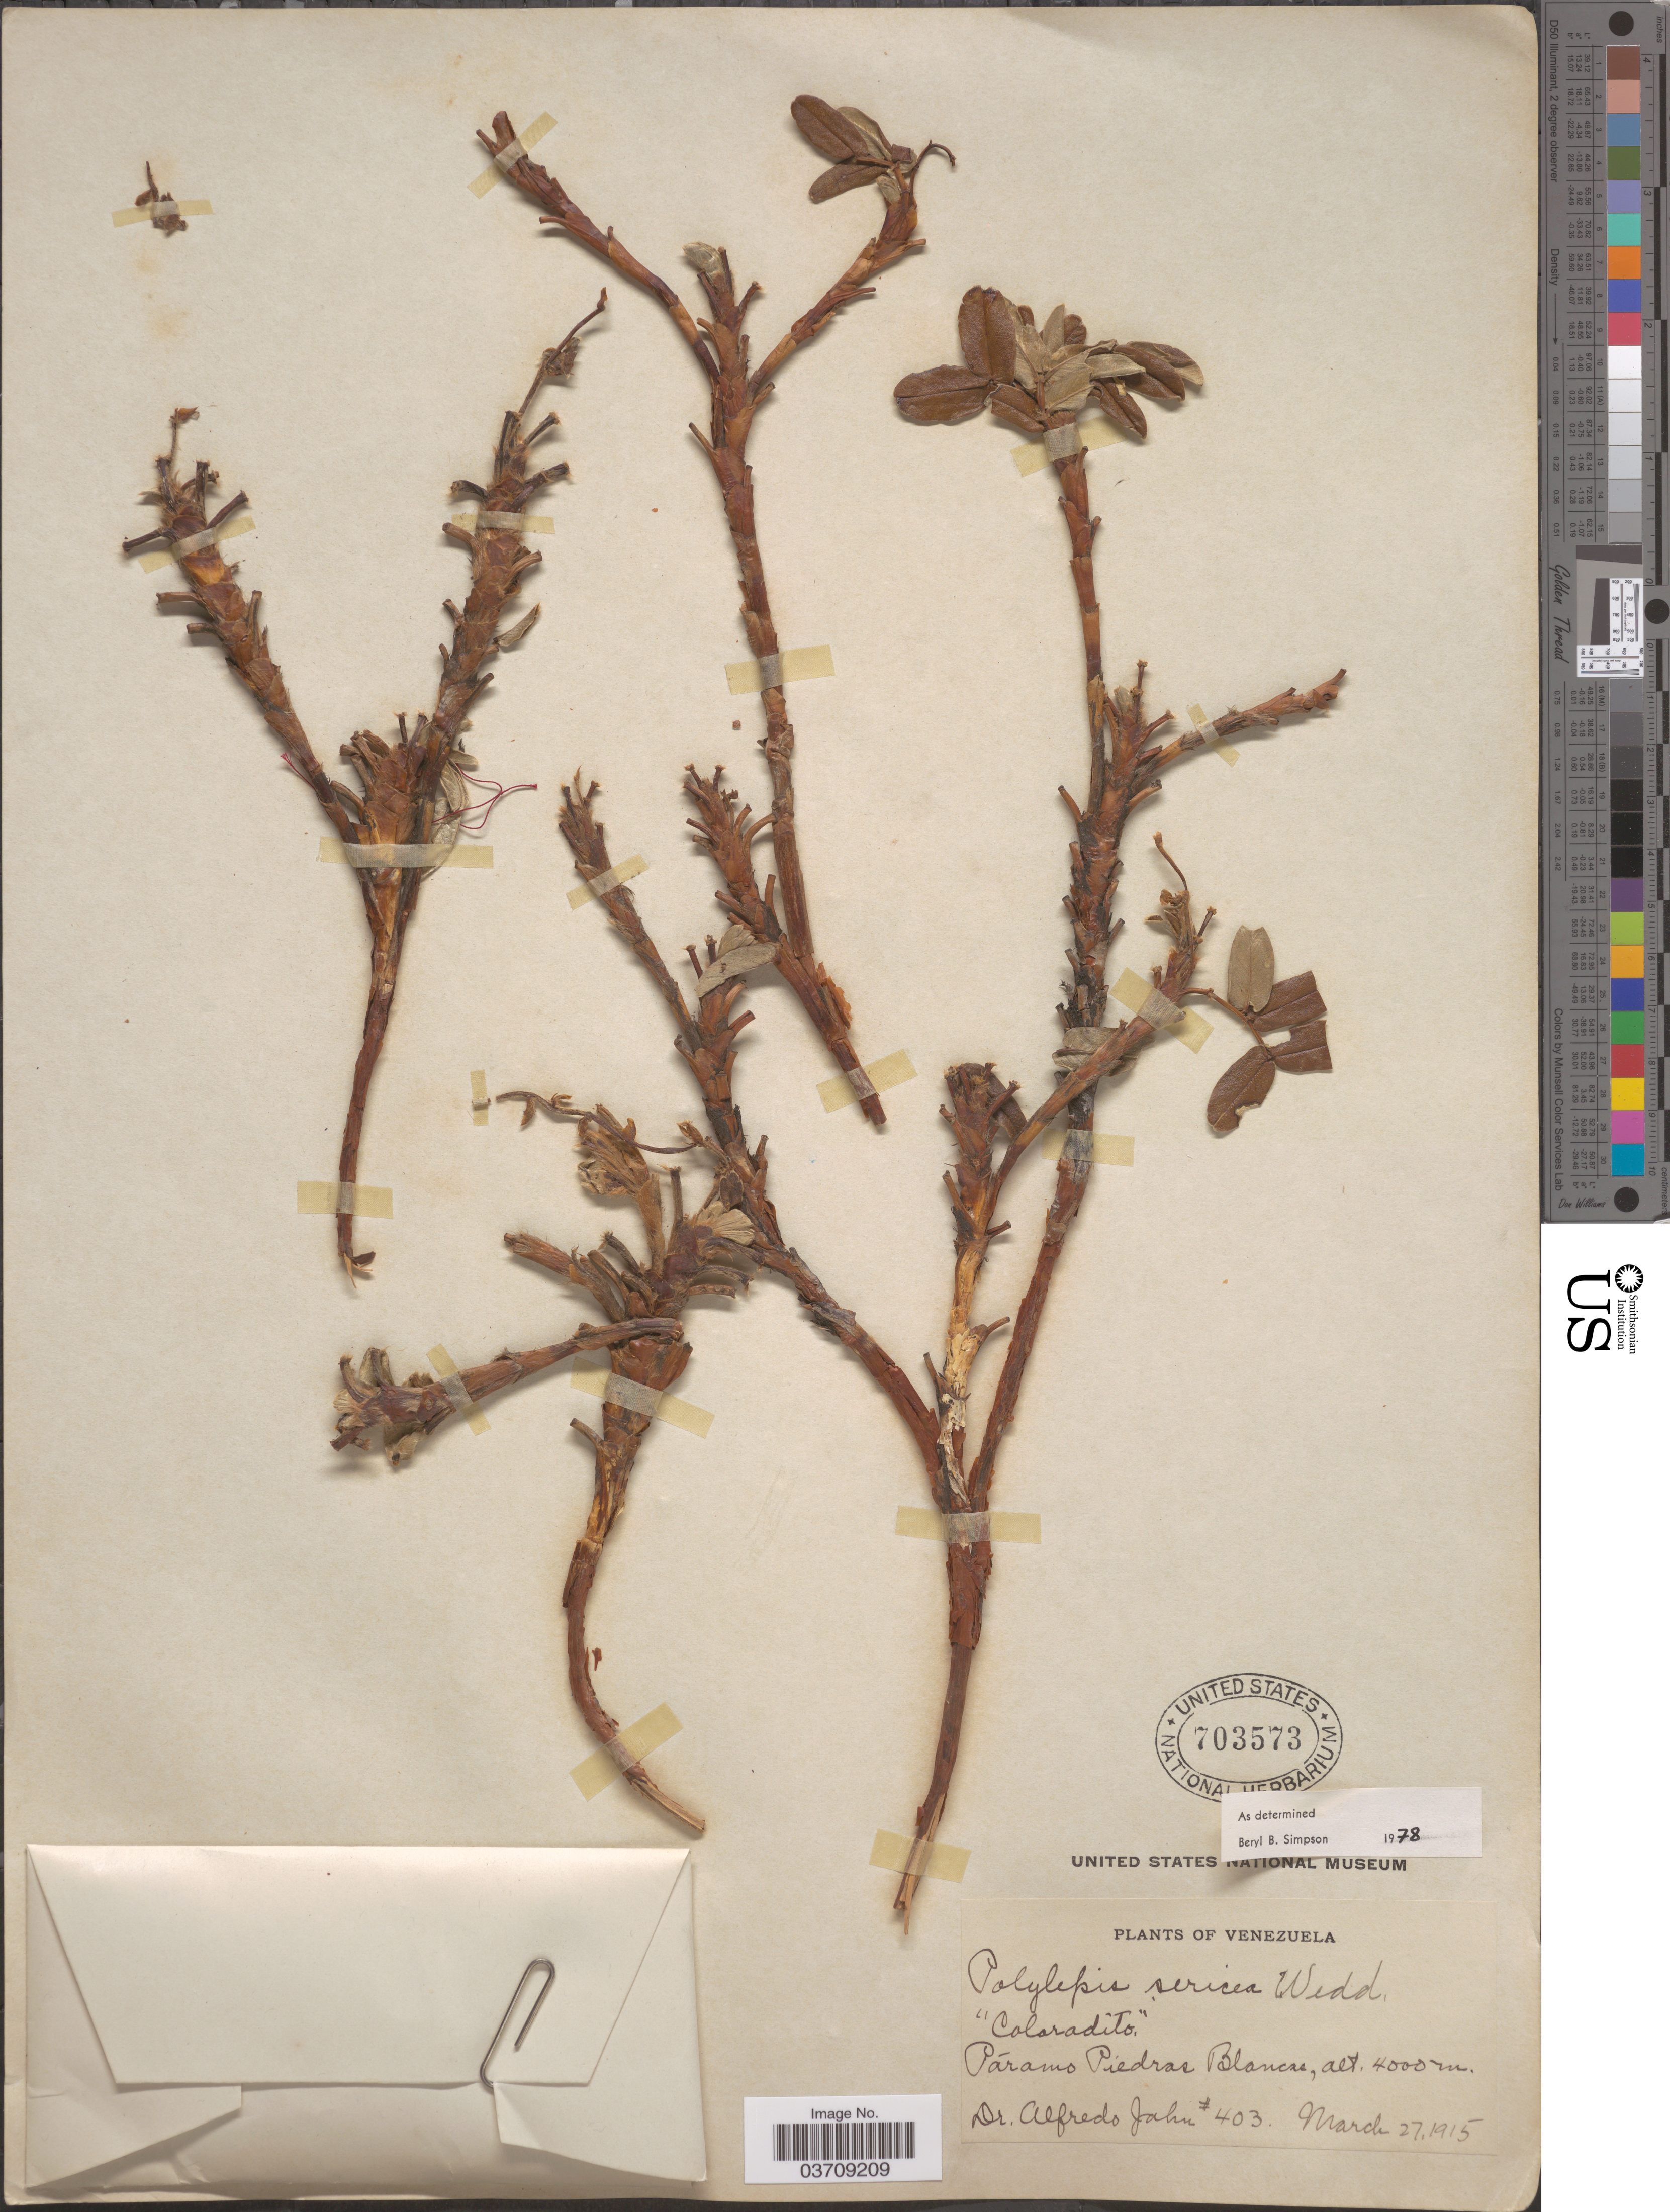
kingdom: Plantae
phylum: Tracheophyta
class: Magnoliopsida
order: Rosales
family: Rosaceae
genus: Polylepis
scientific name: Polylepis sericea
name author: Wedd.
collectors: A. Jahn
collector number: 403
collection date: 1915-03-27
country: Venezuela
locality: Páramo Piedras Blancas.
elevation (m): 4000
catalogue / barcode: US 703573